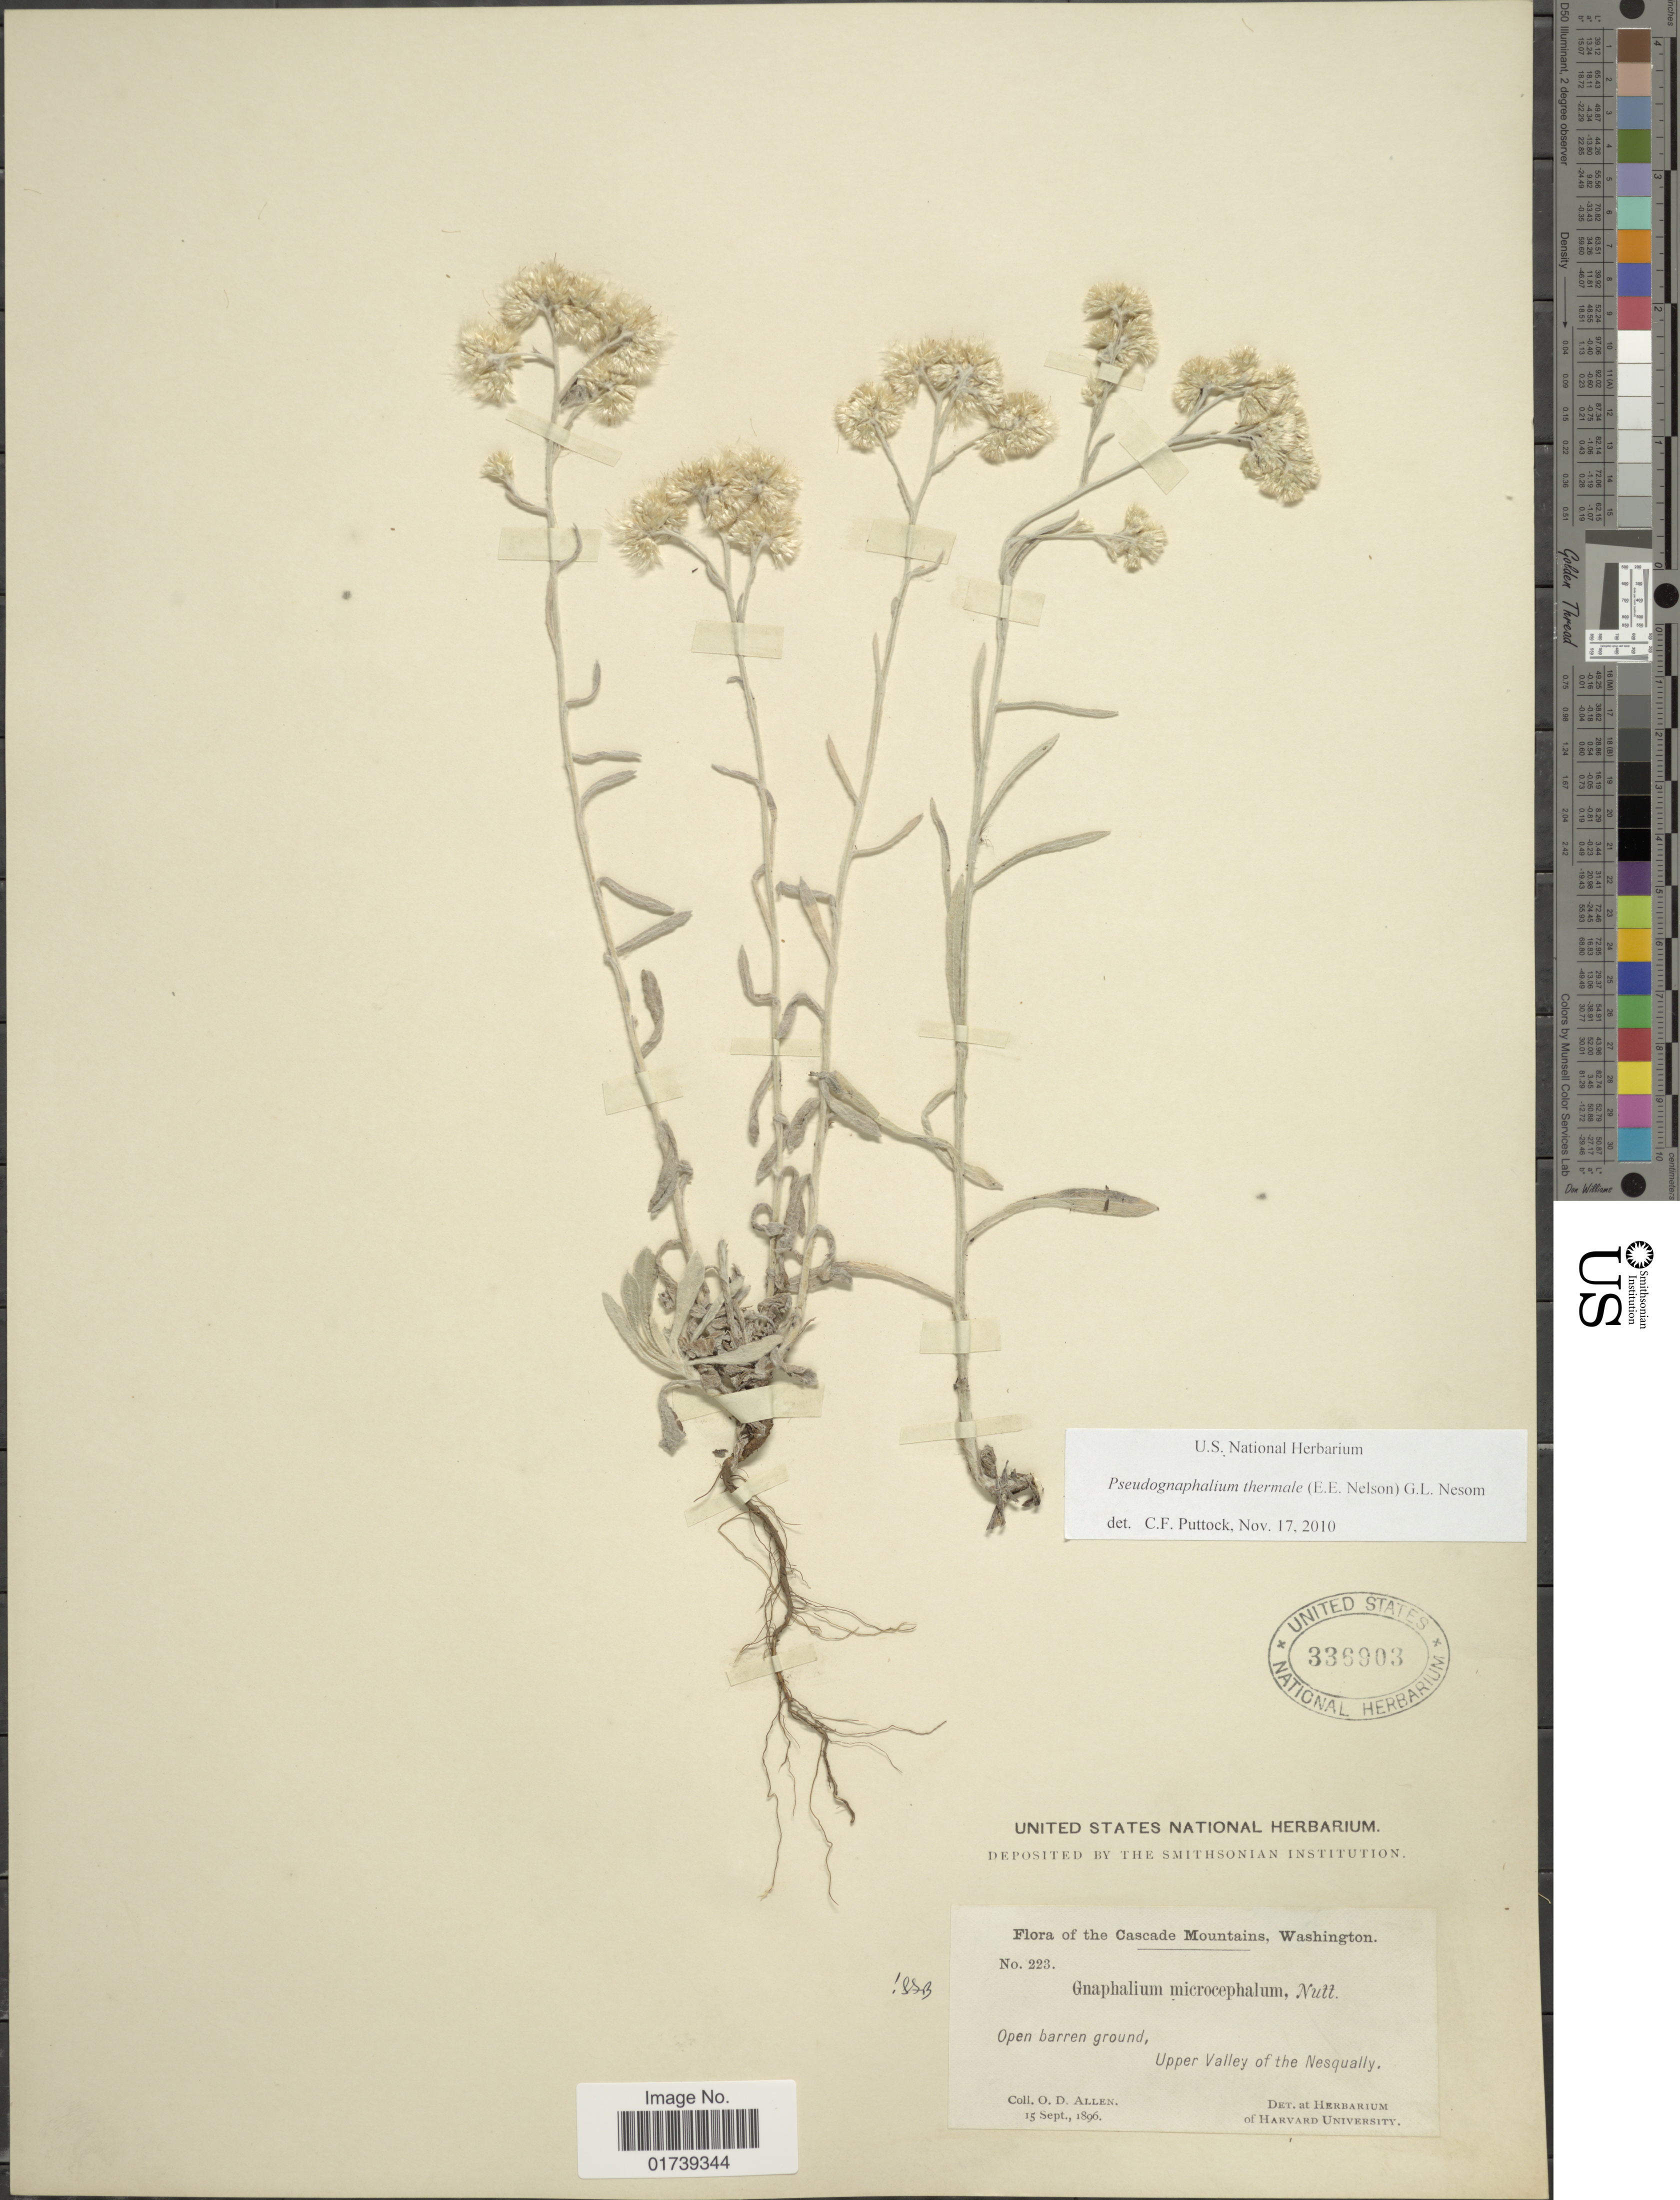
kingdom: Plantae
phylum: Tracheophyta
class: Magnoliopsida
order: Asterales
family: Asteraceae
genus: Pseudognaphalium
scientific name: Pseudognaphalium thermale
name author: (E.E. Nelson) G.L. Nesom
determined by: Puttock, Christopher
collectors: O. D. Allen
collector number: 223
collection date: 1896-09-15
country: United States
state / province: Washington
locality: Cascade Mountains, Upper Valley of the Nesqually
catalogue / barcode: US 336903